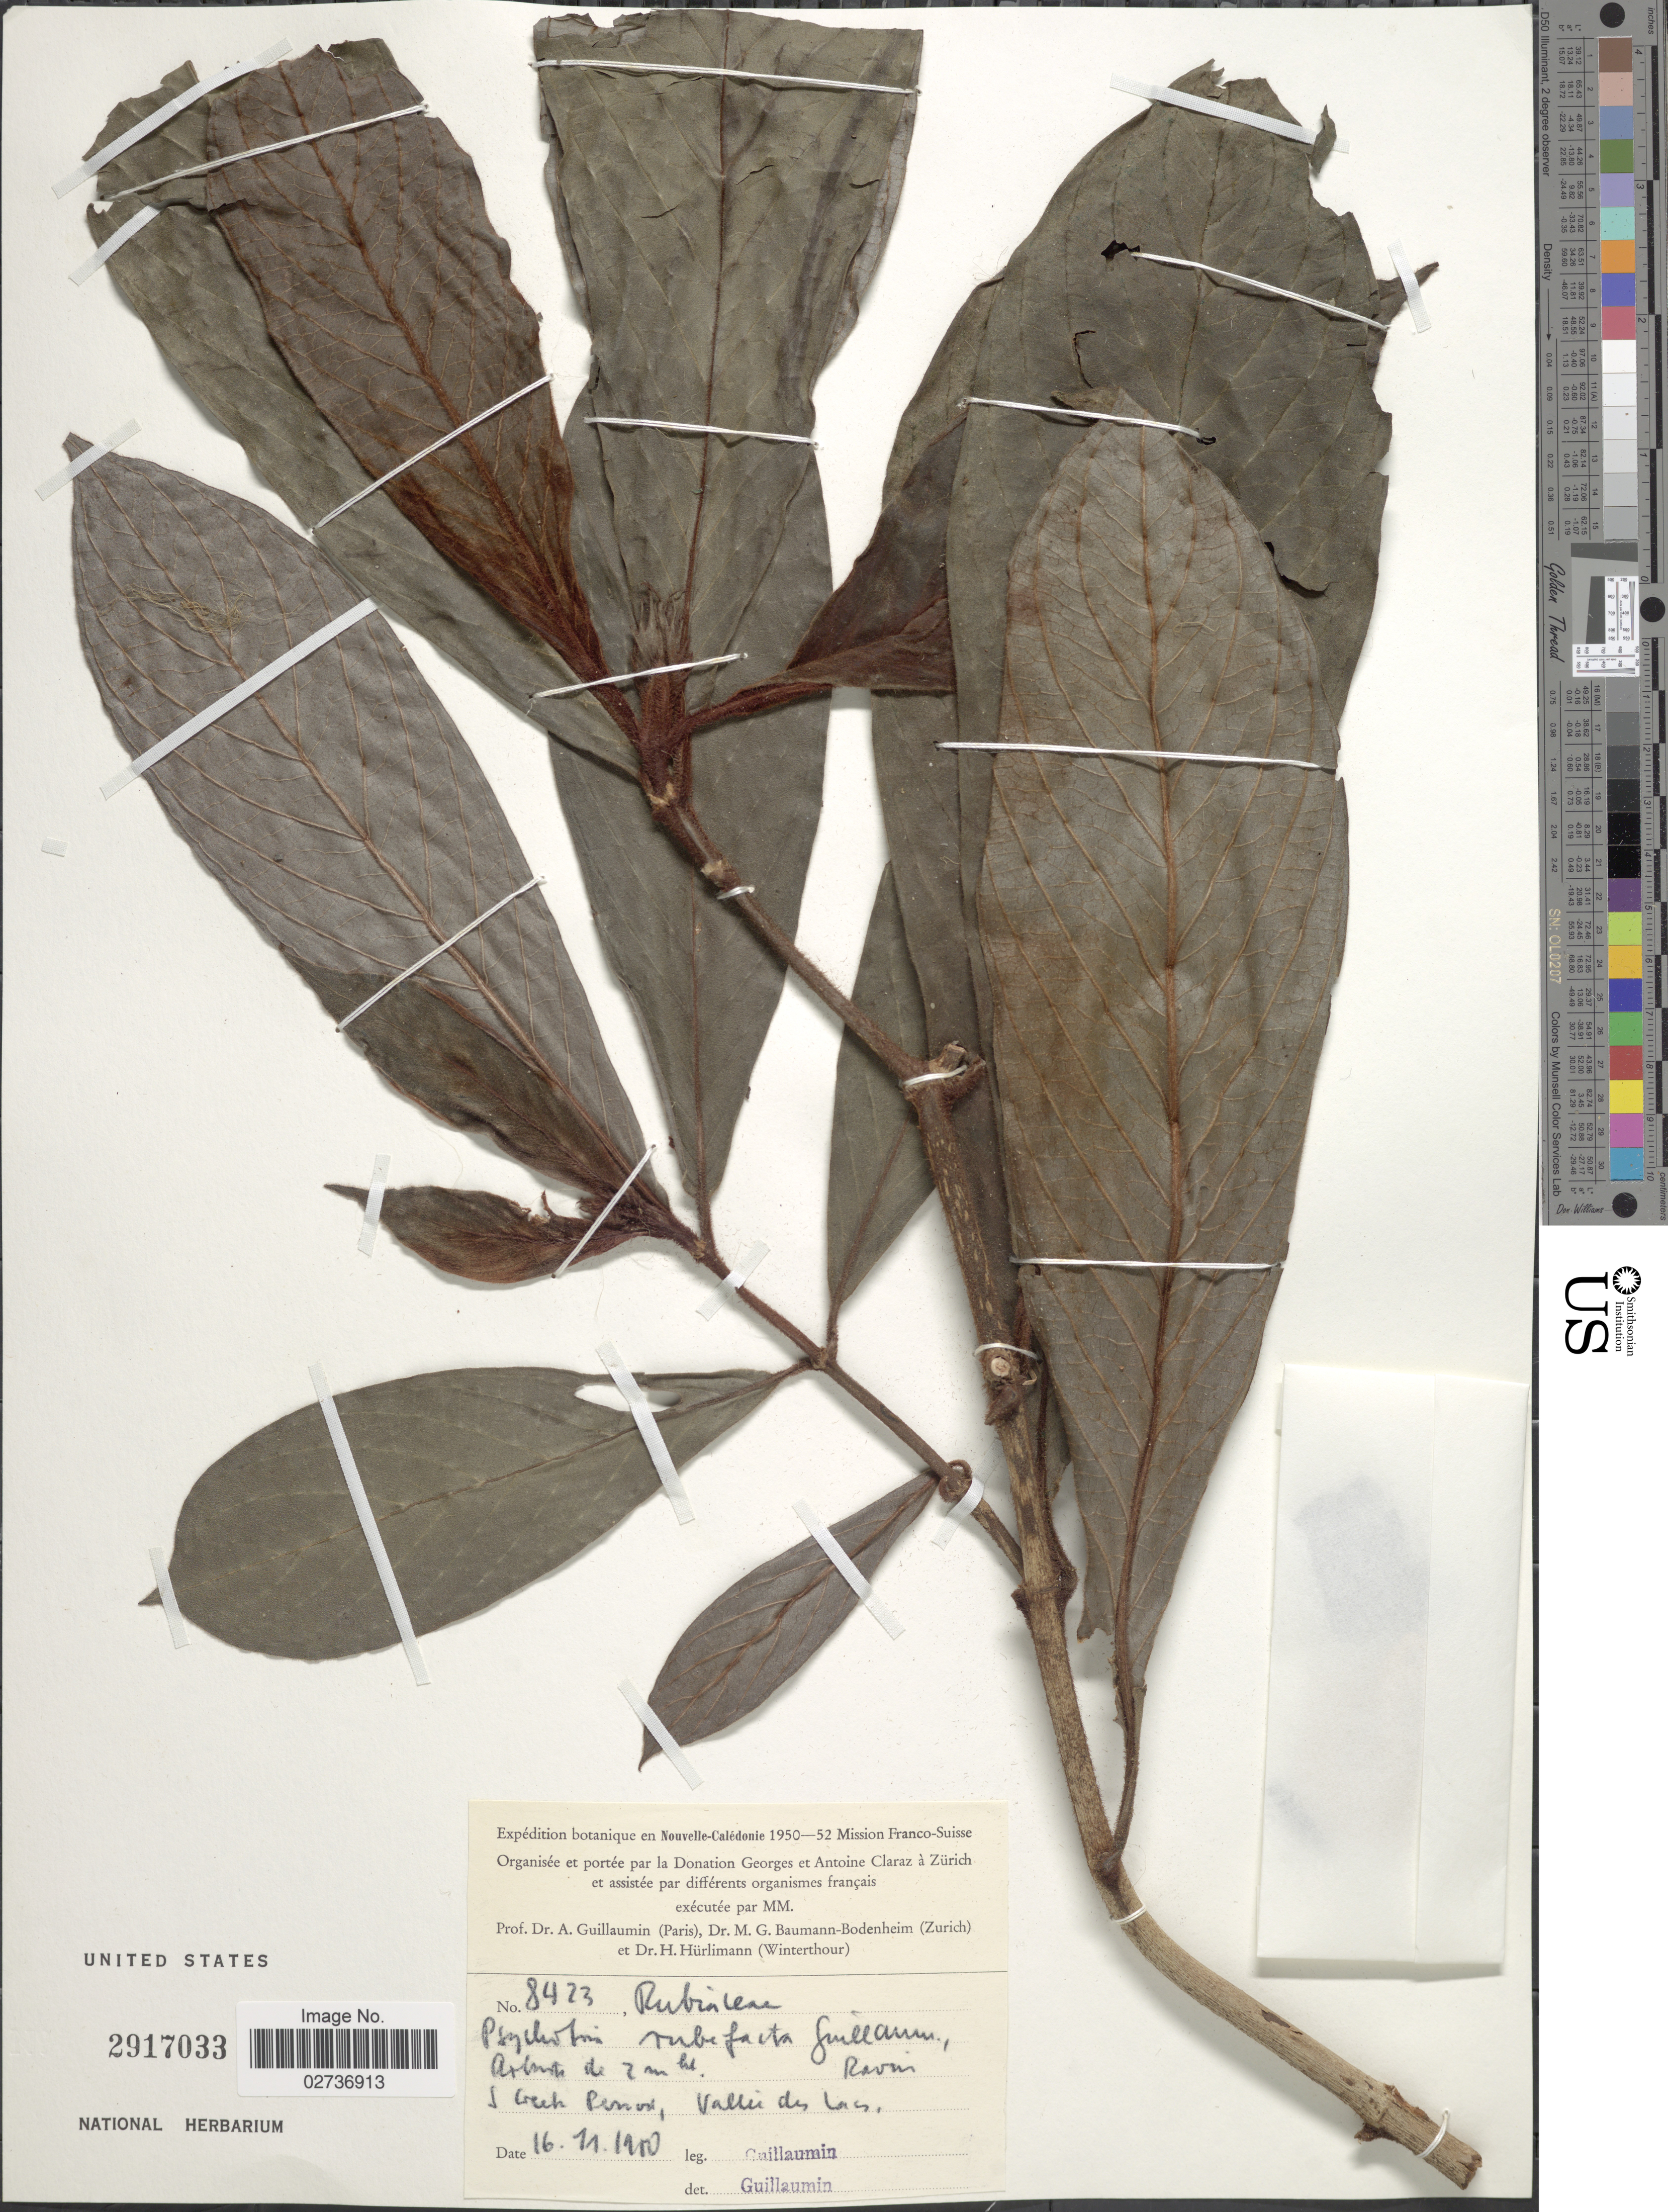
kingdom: Plantae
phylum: Tracheophyta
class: Magnoliopsida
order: Gentianales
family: Rubiaceae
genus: Psychotria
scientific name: Psychotria rubefacta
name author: (S. Moore) Guillaumin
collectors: A. Guillaumin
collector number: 8423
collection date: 1950-11-16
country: New Caledonia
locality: S creek Penoia, Vallee des Lacs. [interpreted]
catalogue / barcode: US 2917033